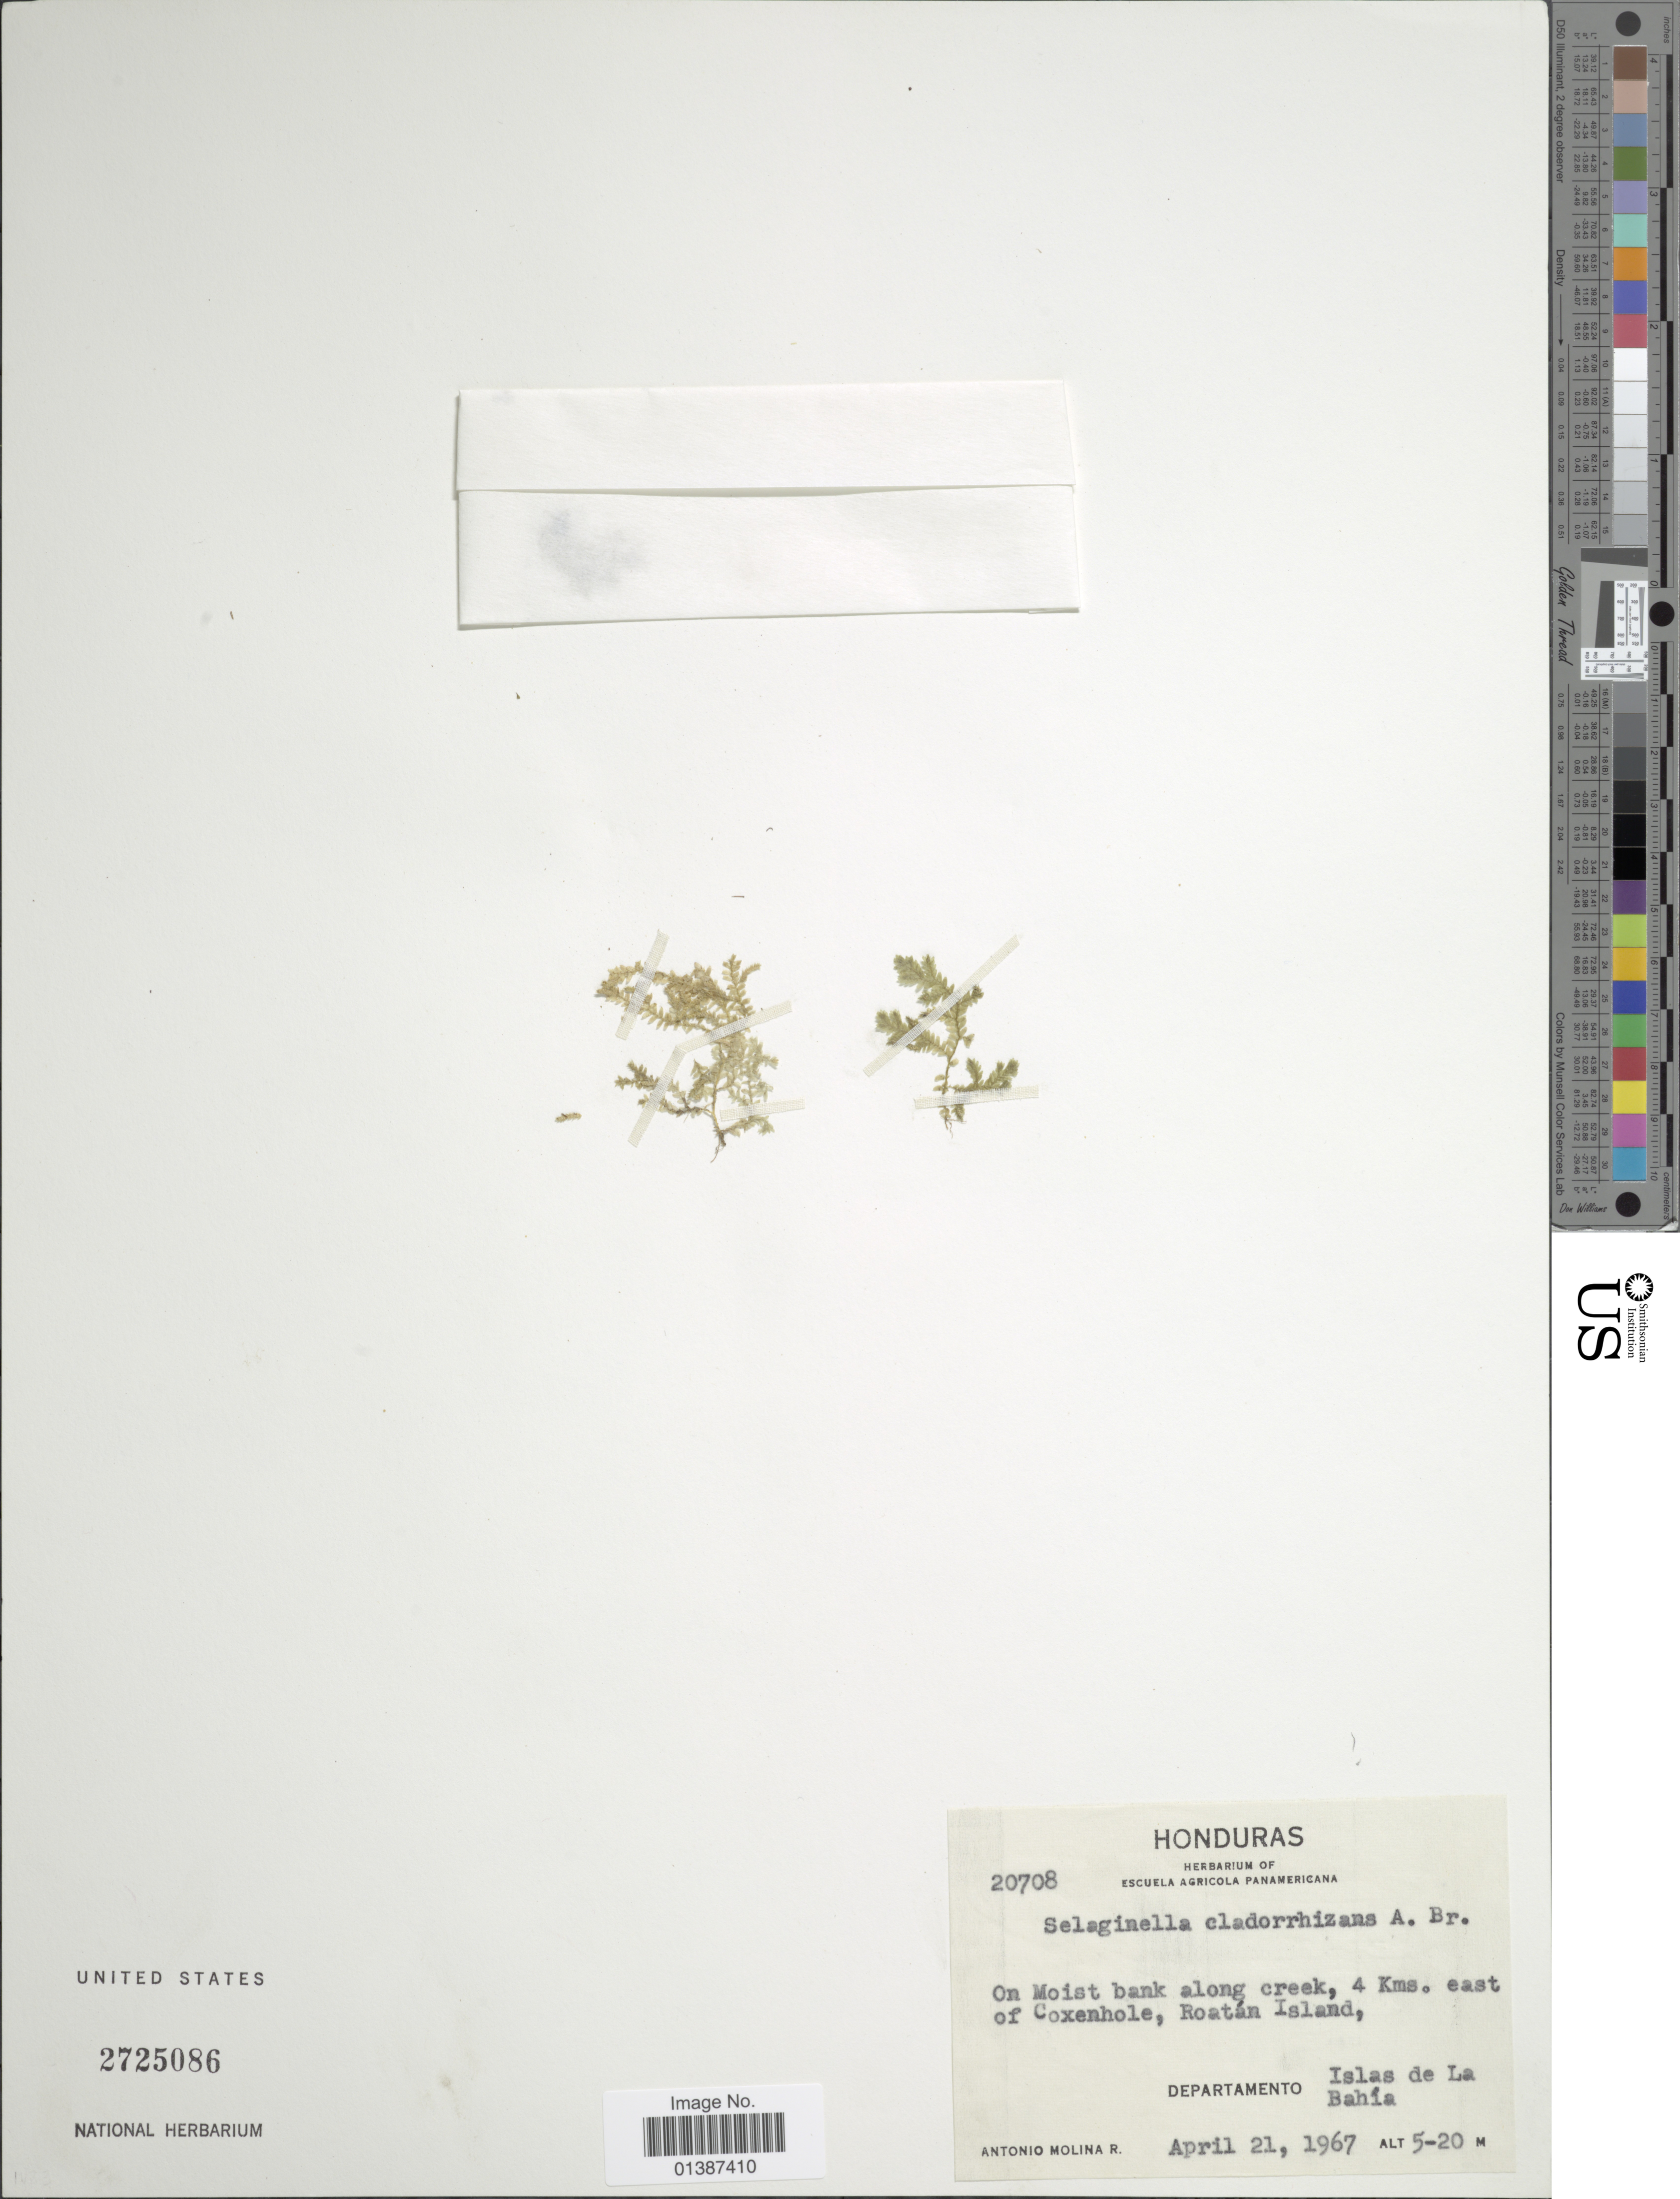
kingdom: Plantae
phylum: Tracheophyta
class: Lycopodiopsida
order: Selaginellales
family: Selaginellaceae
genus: Selaginella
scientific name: Selaginella cladorrhizans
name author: A. Br.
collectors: A. Molina R.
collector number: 20708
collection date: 1967-04-21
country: Honduras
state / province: Islas de la Bahía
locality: On moist bank along creek, 4 Kms. east of Coxenhole, Roatán Island, Departamento islas de la Bahía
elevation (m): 5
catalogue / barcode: US 2725086